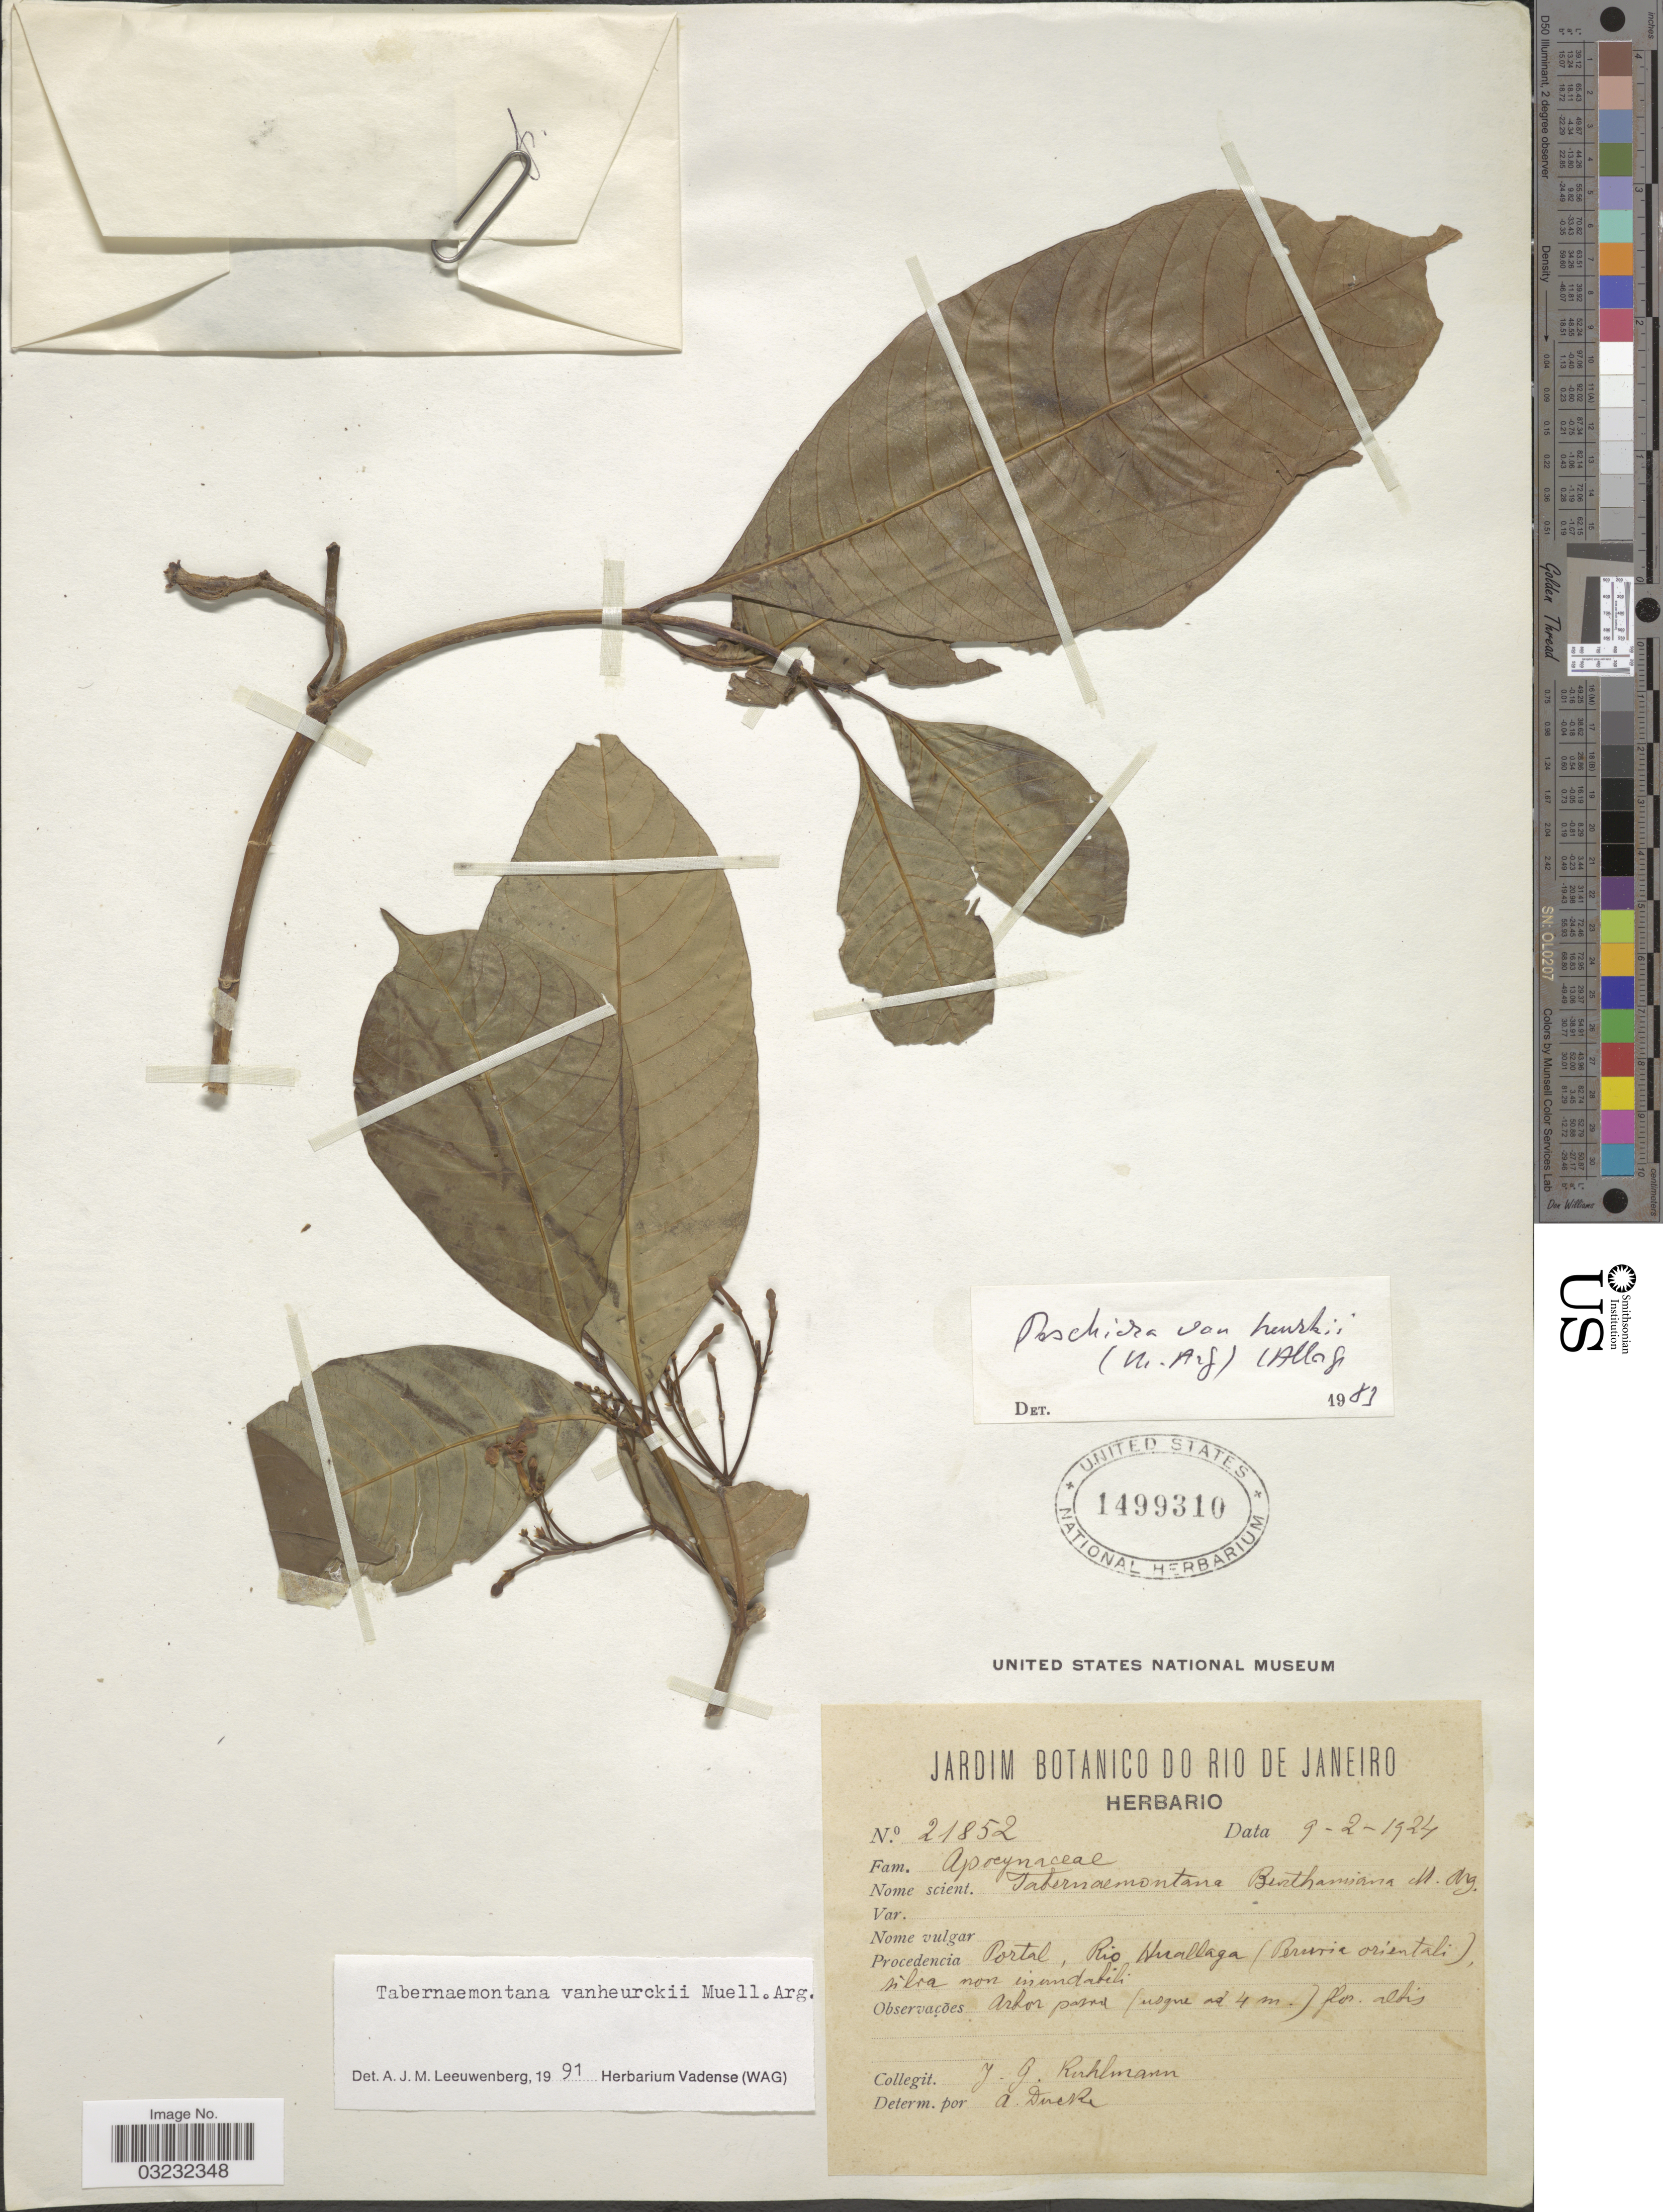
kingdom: Plantae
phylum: Tracheophyta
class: Magnoliopsida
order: Gentianales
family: Apocynaceae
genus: Tabernaemontana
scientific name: Tabernaemontana vanheurckii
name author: Müll. Arg.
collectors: J. G. Kuhlmann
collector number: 21852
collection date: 1924-02-09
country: Peru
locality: Procedencia Portal, Rio Huallaga (Peruvia orientali).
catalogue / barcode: US 1499310